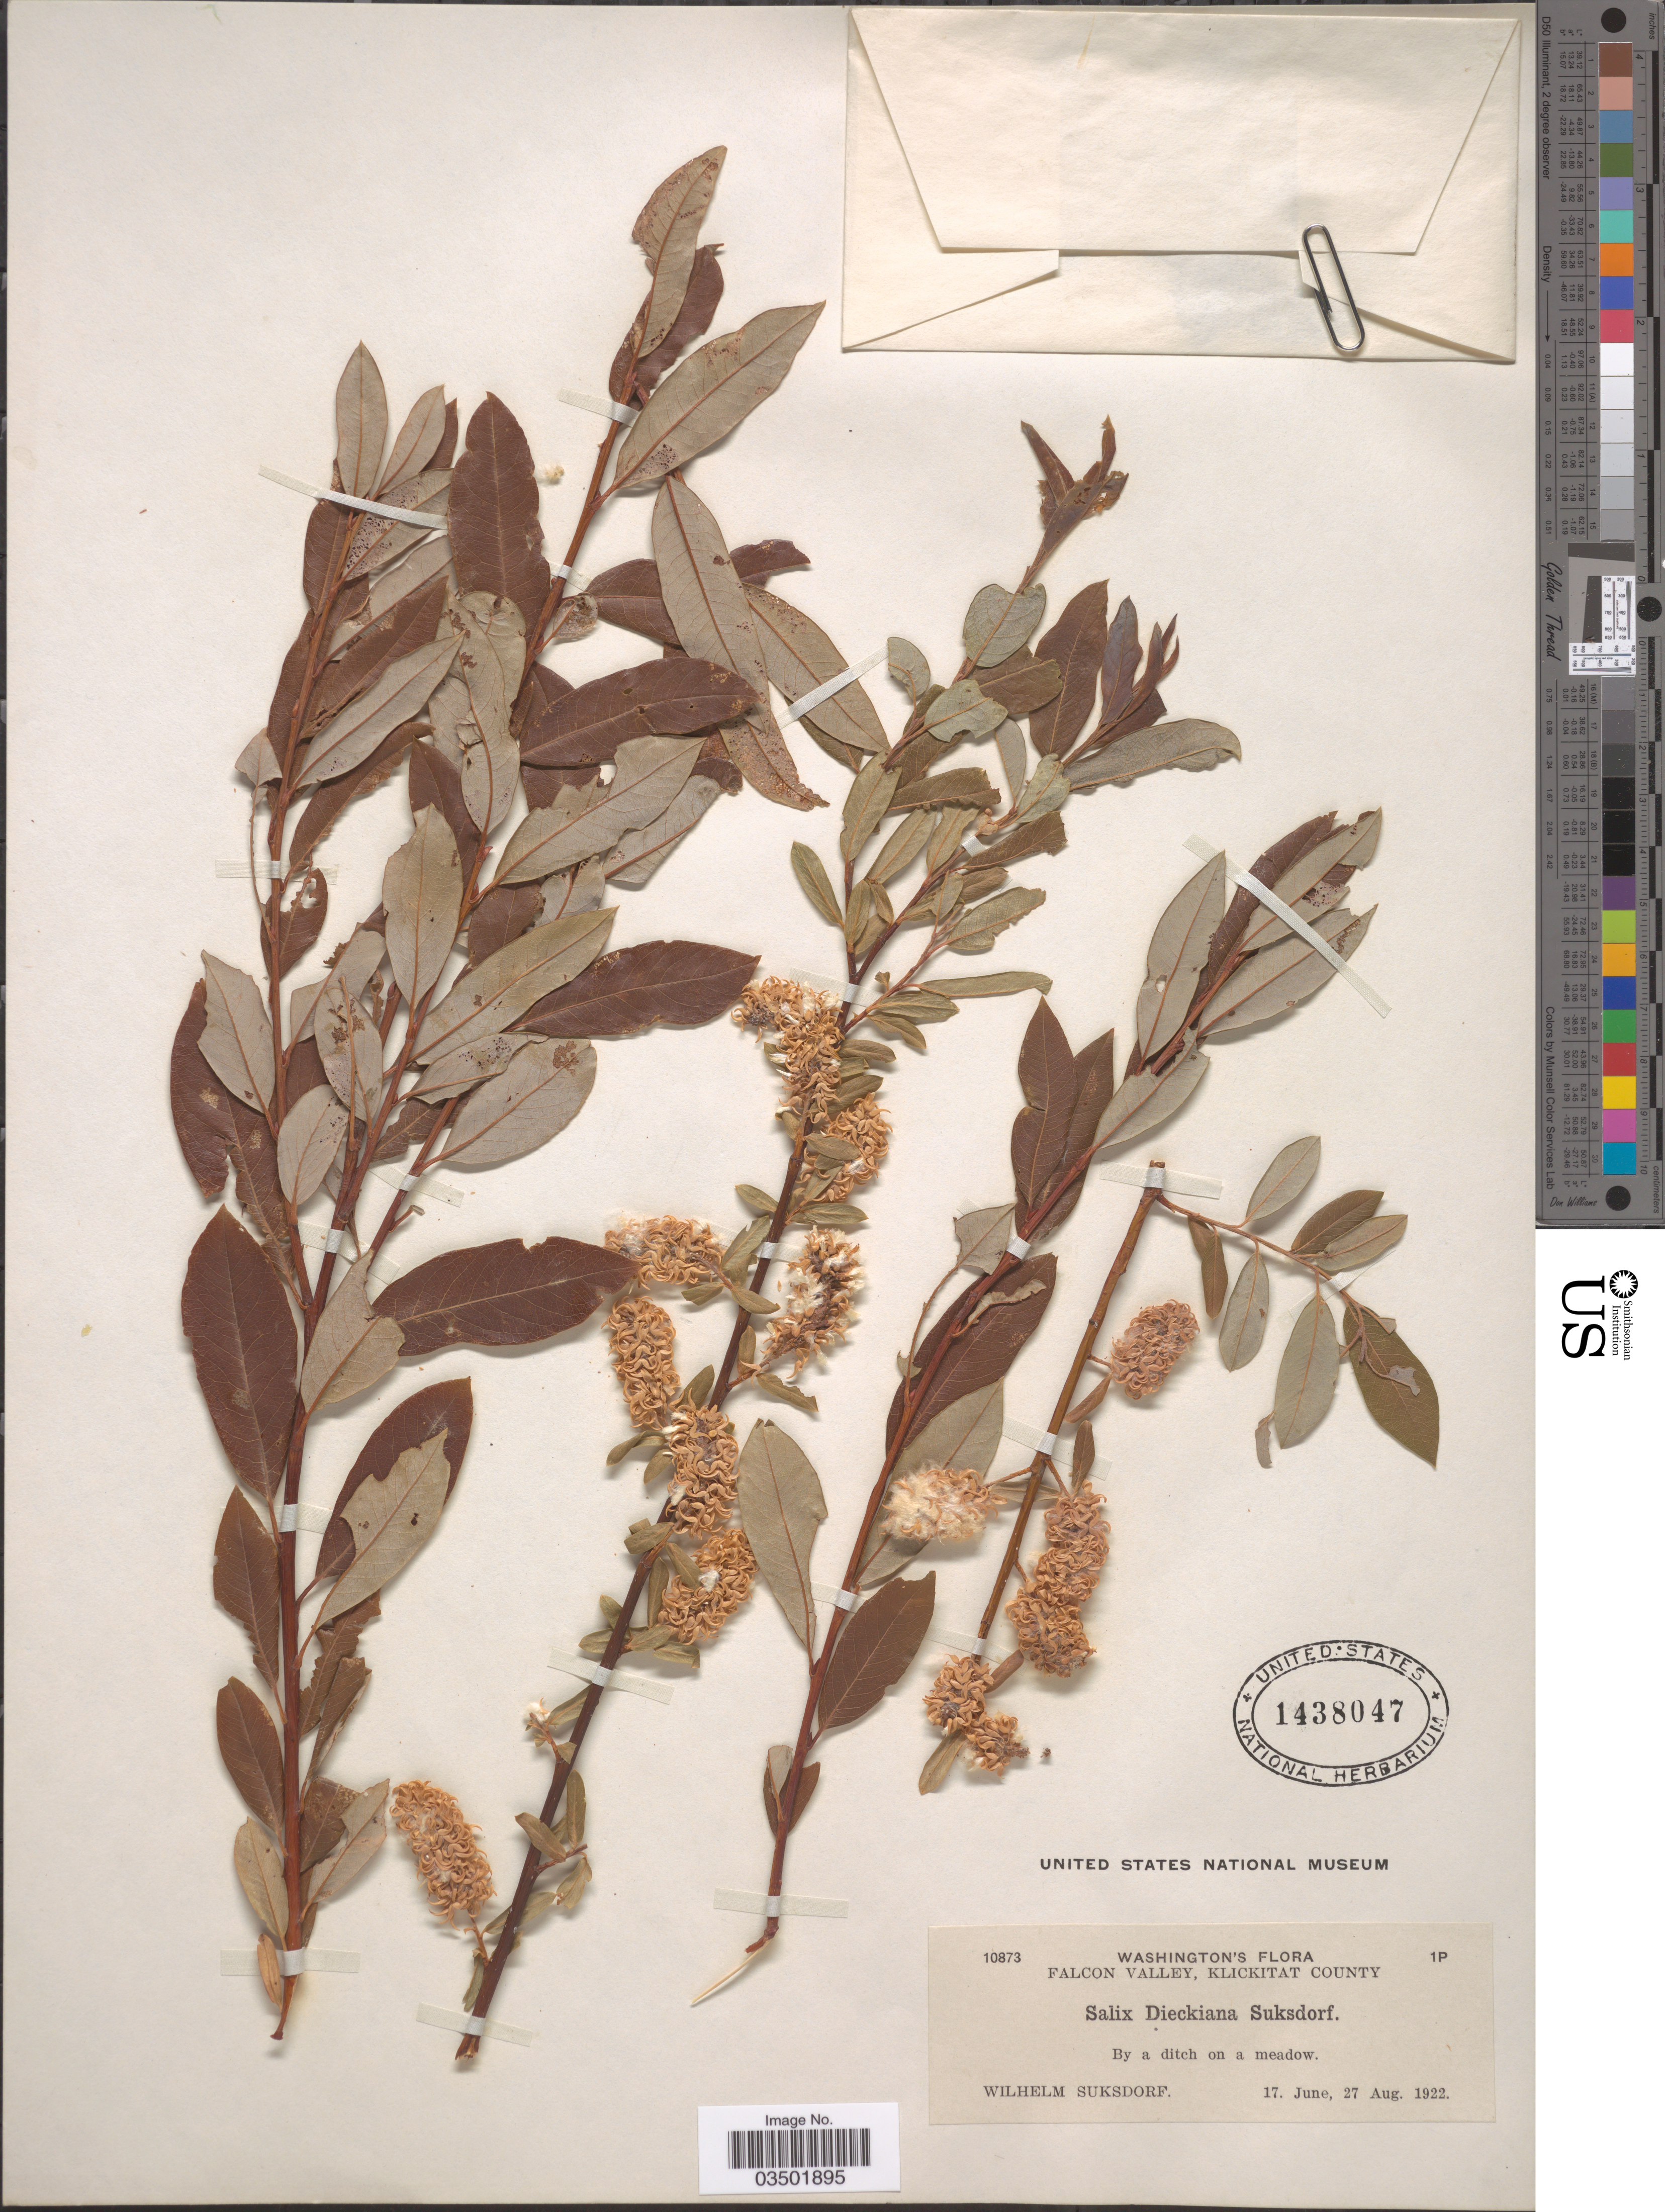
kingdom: Plantae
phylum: Tracheophyta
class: Magnoliopsida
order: Malpighiales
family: Salicaceae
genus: Salix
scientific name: Salix pedicellaris var. hypoglauca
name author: Fernald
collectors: W. N. Suksdorf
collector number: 10873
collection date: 1922-06-17/1922-08-27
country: United States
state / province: Washington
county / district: Klickitat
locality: Falcon Valley, Klickitat County.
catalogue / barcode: US 1438047